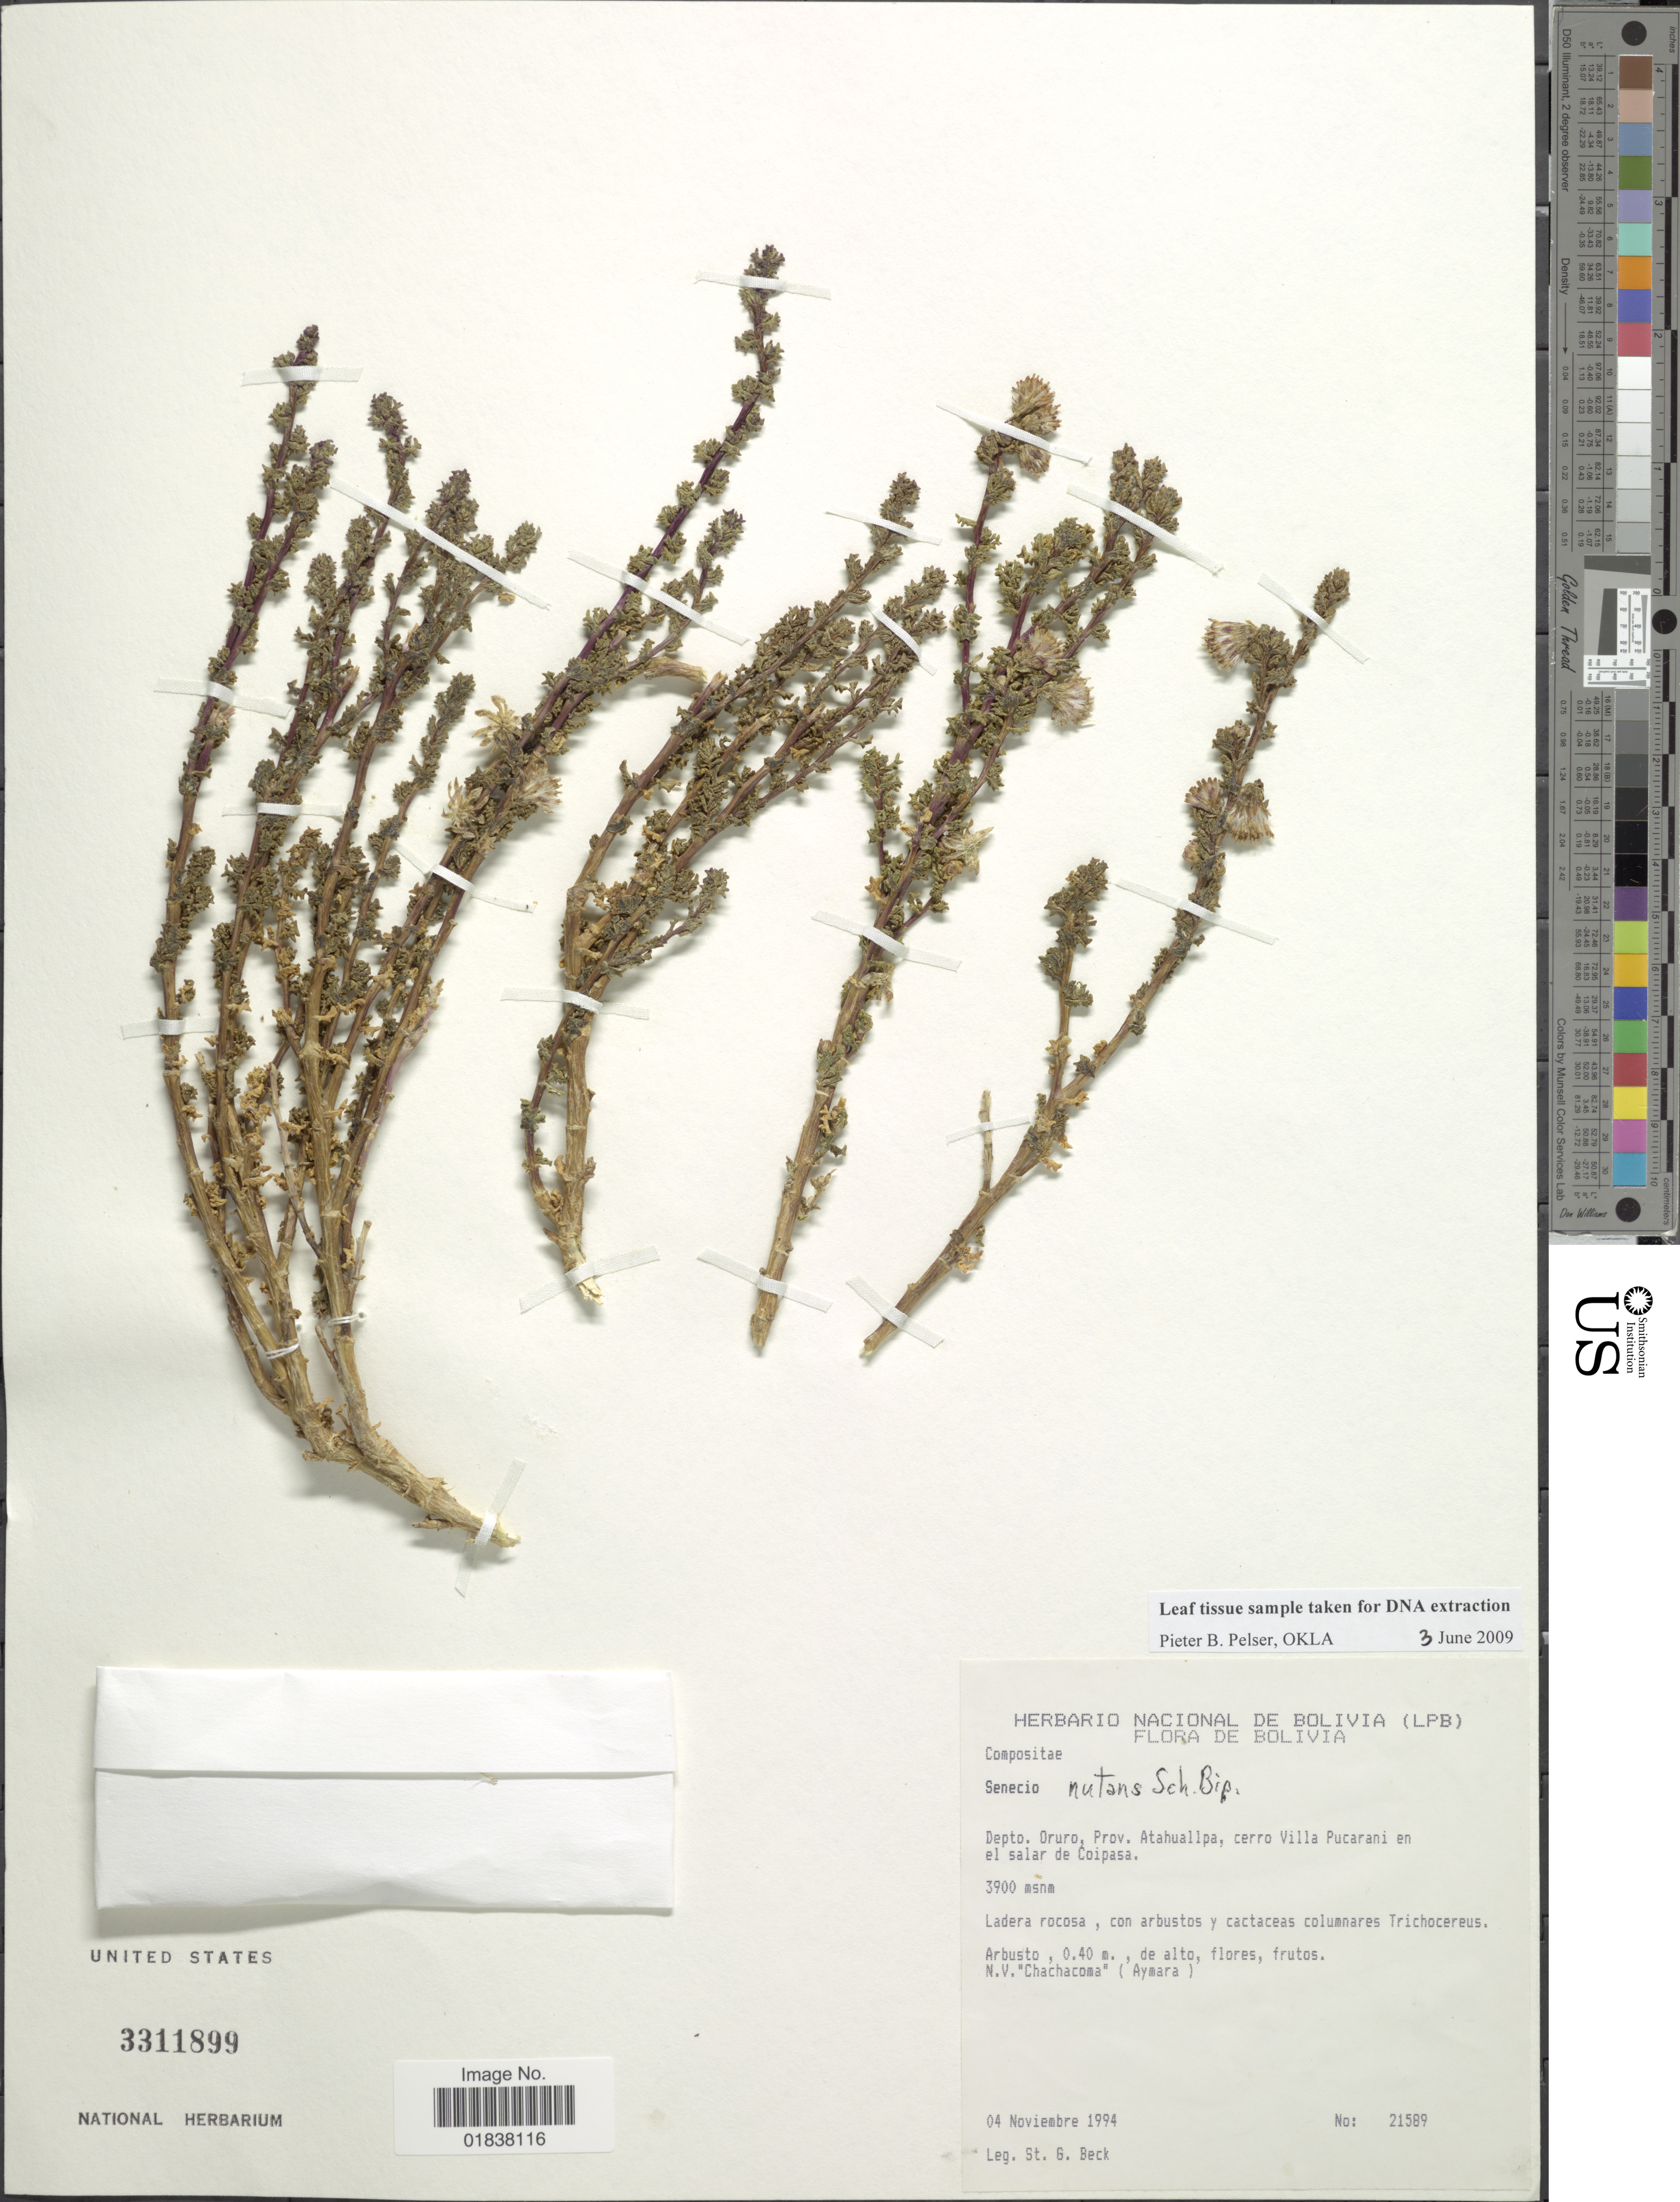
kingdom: Plantae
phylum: Tracheophyta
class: Magnoliopsida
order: Asterales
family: Asteraceae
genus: Senecio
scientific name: Senecio nutans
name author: Sch. Bip.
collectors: S. G. Beck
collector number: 21589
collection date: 1994-11-04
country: Bolivia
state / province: Oruro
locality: Prov. Atahuallpa, cerro Villa Pucarani en el salar de Coipasa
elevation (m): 3900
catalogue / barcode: US 3311899